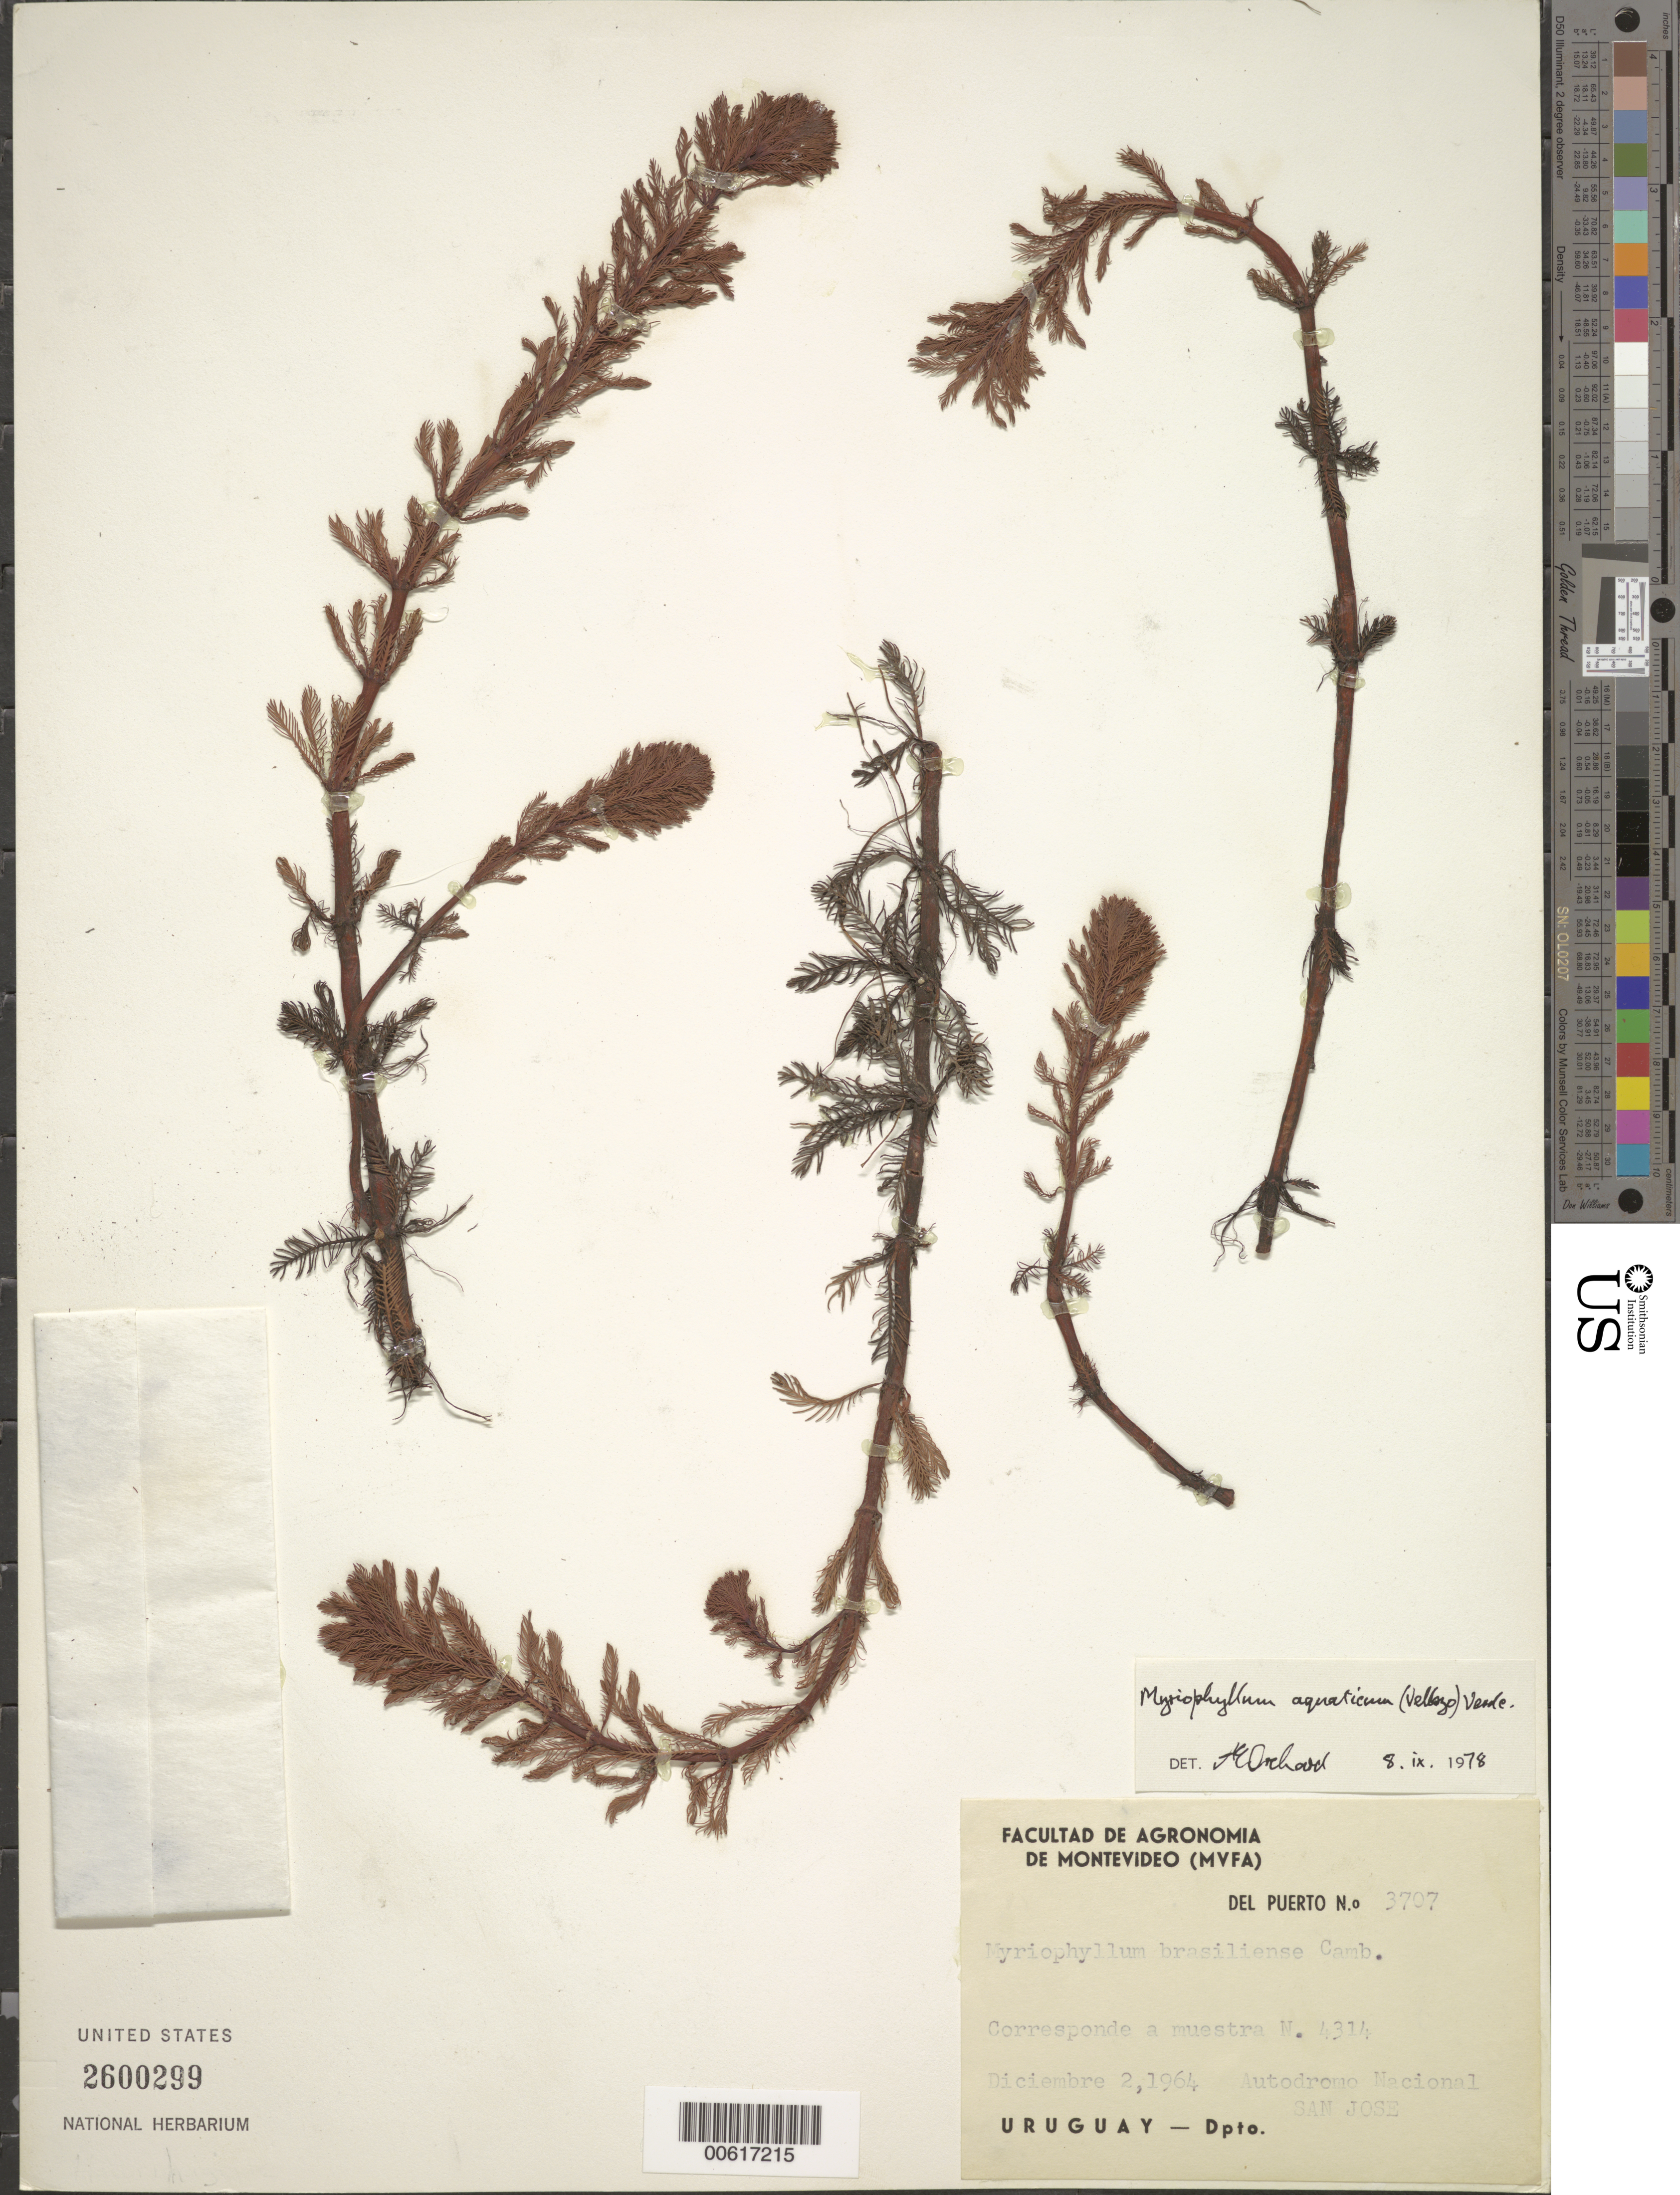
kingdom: Plantae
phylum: Tracheophyta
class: Magnoliopsida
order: Saxifragales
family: Haloragaceae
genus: Myriophyllum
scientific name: Myriophyllum aquaticum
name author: (Vell.) Verdc.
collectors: O. Del Puerto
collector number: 3707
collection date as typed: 02 Dec 1964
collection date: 1964-12-02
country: Uruguay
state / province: San Jose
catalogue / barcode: US 2600299